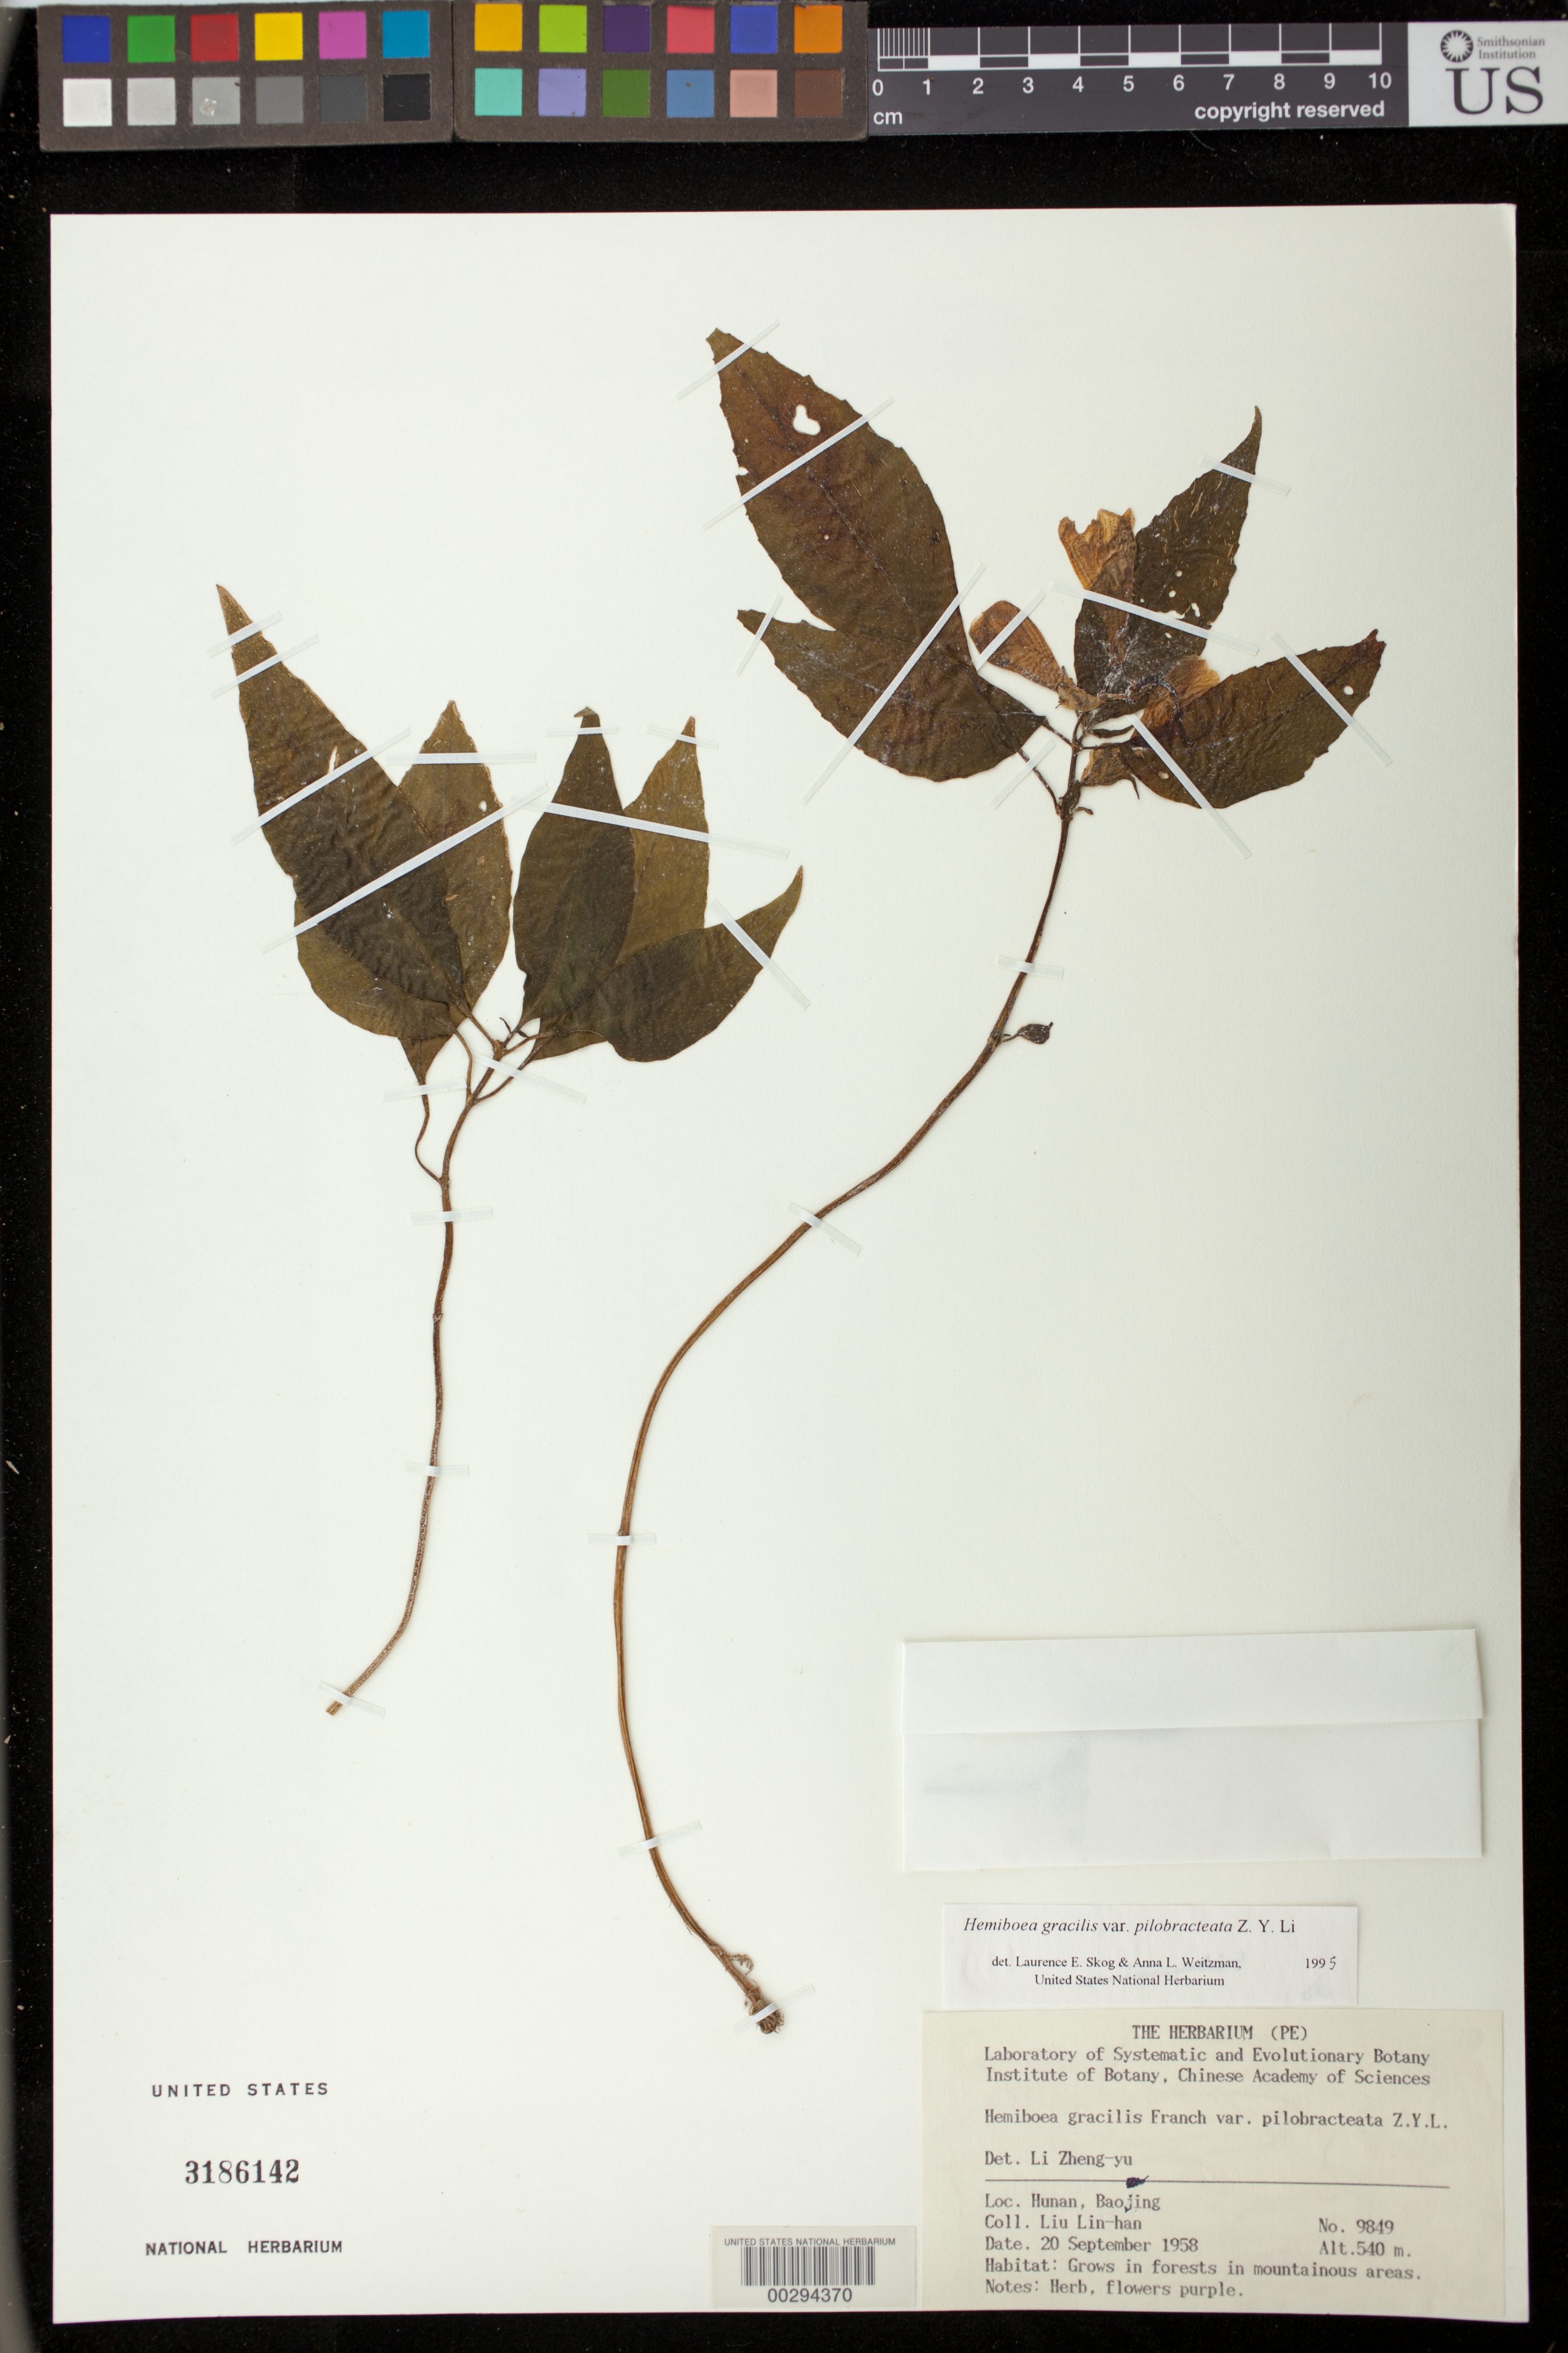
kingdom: Plantae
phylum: Tracheophyta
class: Magnoliopsida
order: Lamiales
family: Gesneriaceae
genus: Hemiboea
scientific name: Hemiboea gracilis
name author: Franch.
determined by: Zhen-yu, L.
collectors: L. Lin-han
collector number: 9849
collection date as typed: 20 Sep 1958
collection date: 1958-09-20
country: China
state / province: Hunan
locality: Baojing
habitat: Grows in forests in mountainous areas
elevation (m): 540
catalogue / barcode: US 3186142